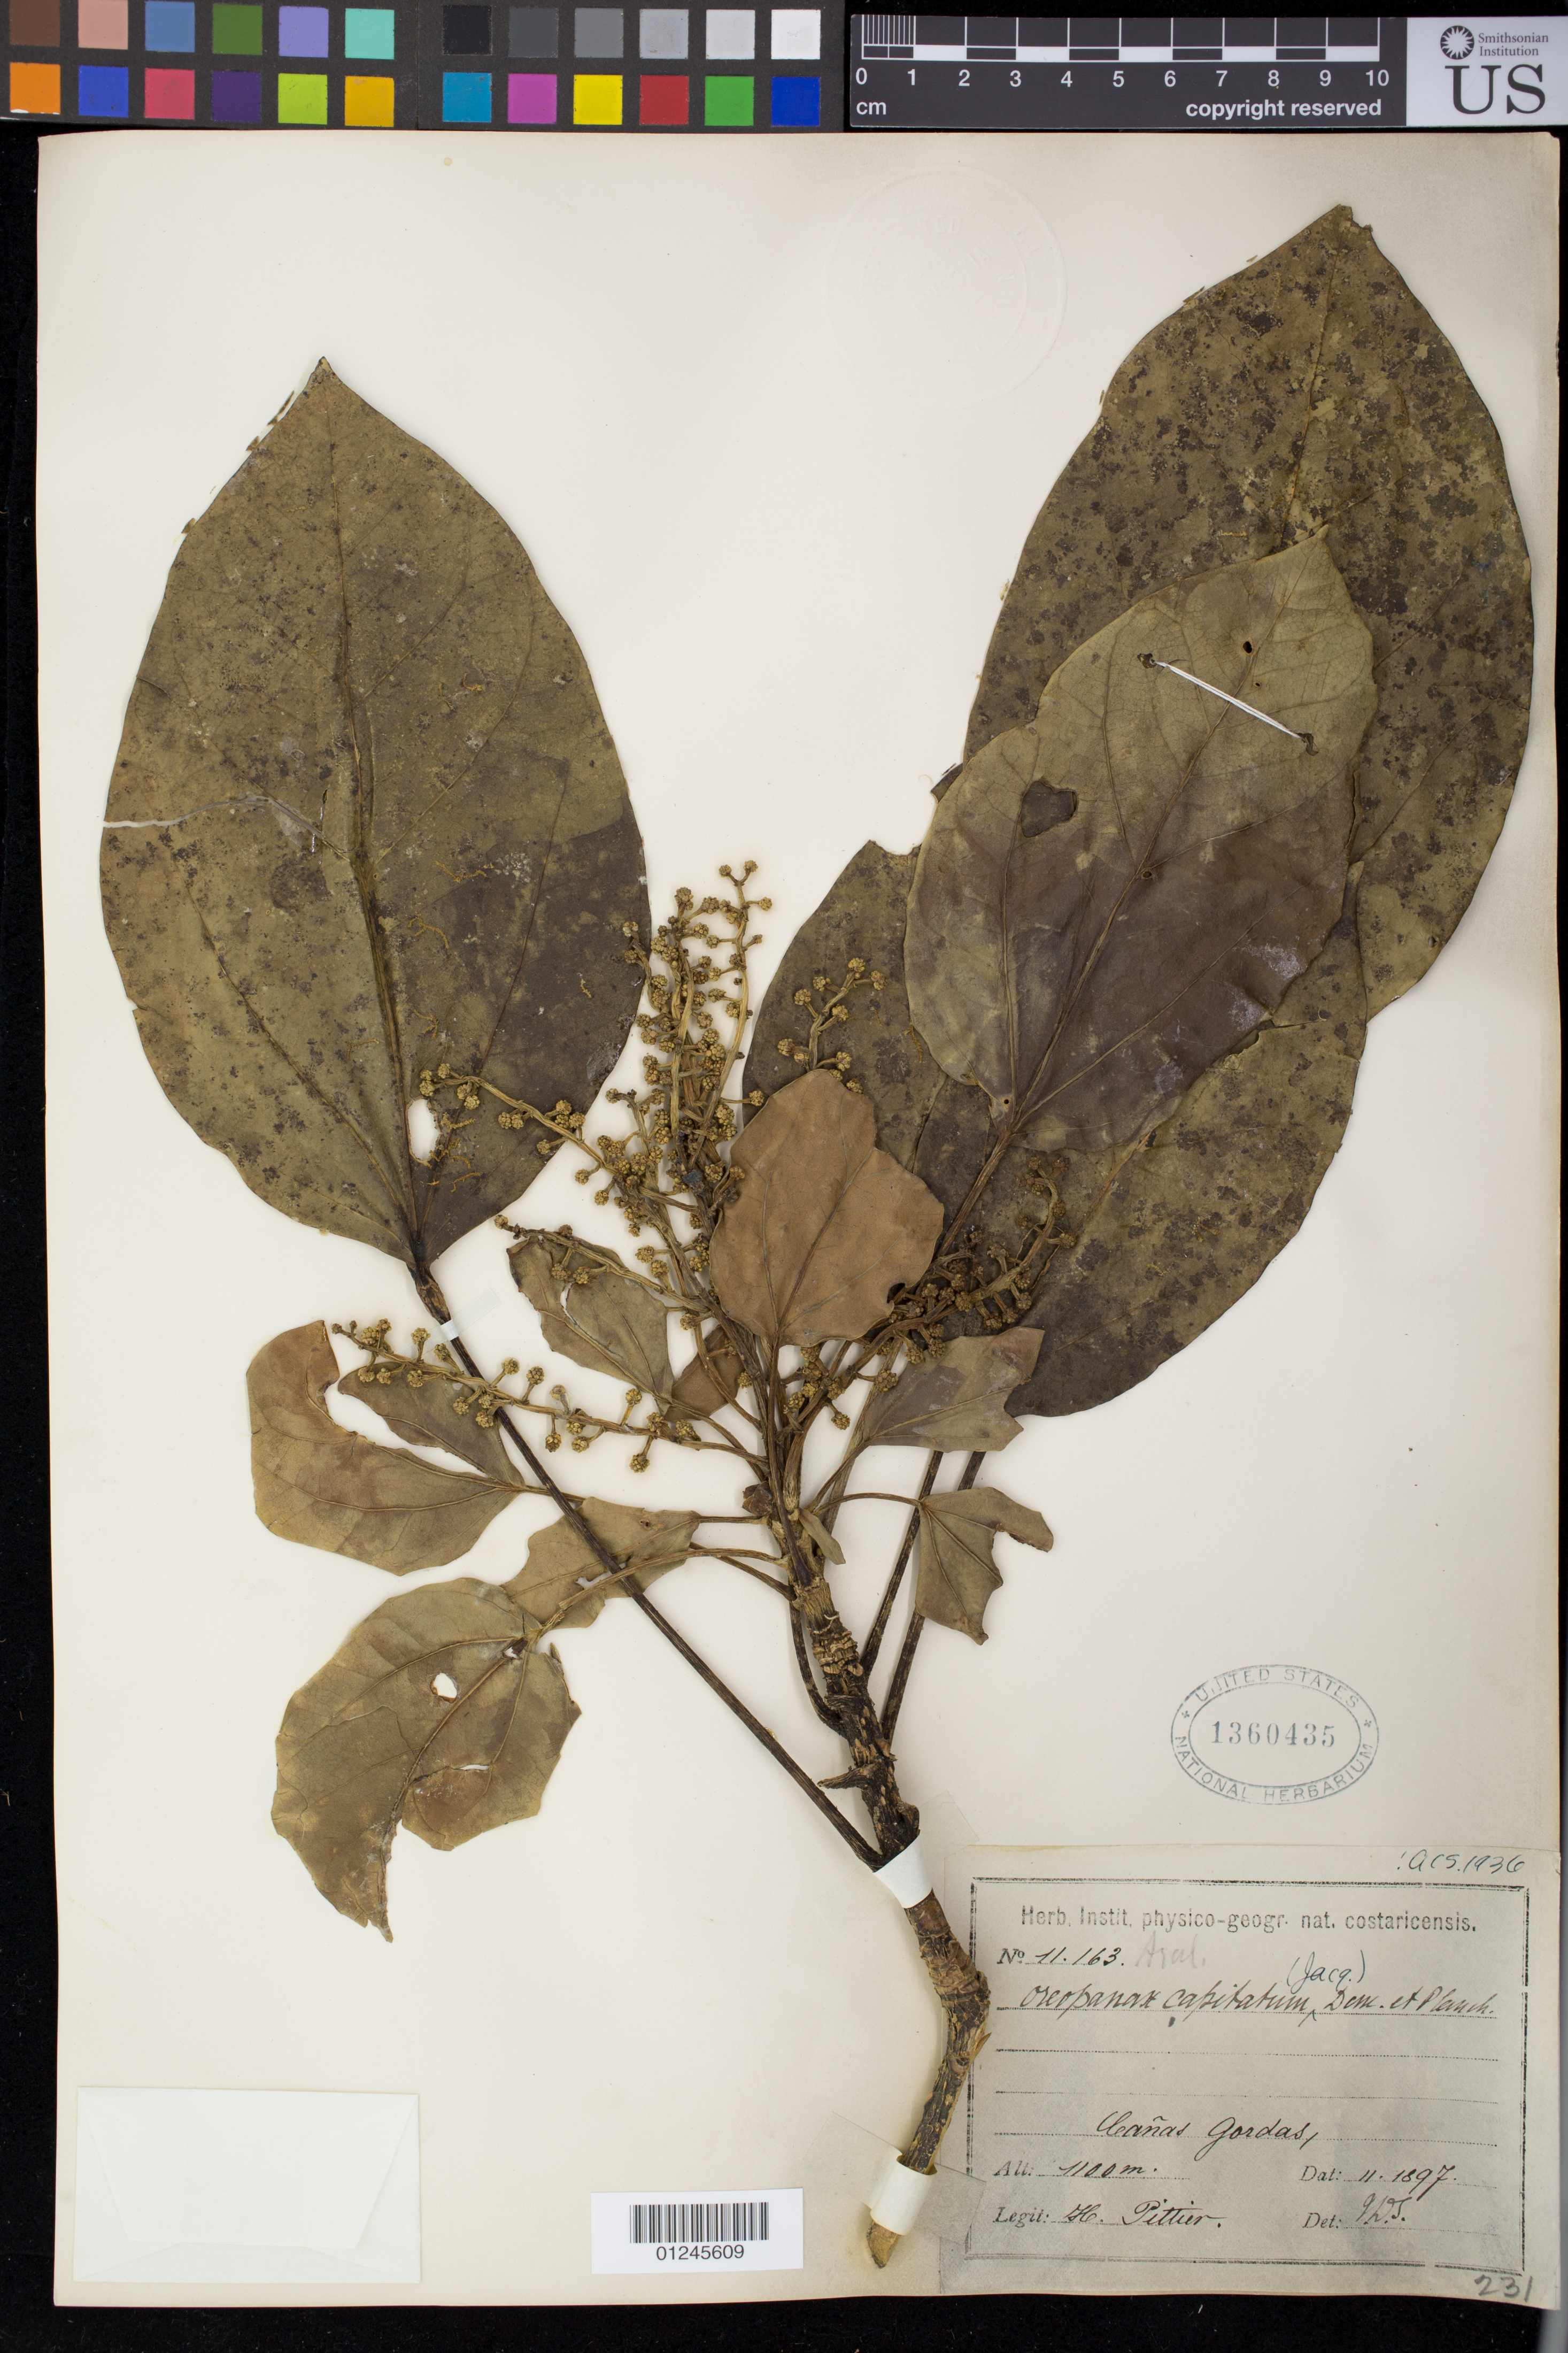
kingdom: Plantae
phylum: Tracheophyta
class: Magnoliopsida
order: Apiales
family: Araliaceae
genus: Oreopanax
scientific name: Oreopanax capitatus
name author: (Jacq.) Decne. & Planch.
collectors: H. F. Pittier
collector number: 11163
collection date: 1897-11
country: Costa Rica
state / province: Puntarenas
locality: Canas Gordas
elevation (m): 1100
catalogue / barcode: US 1360435